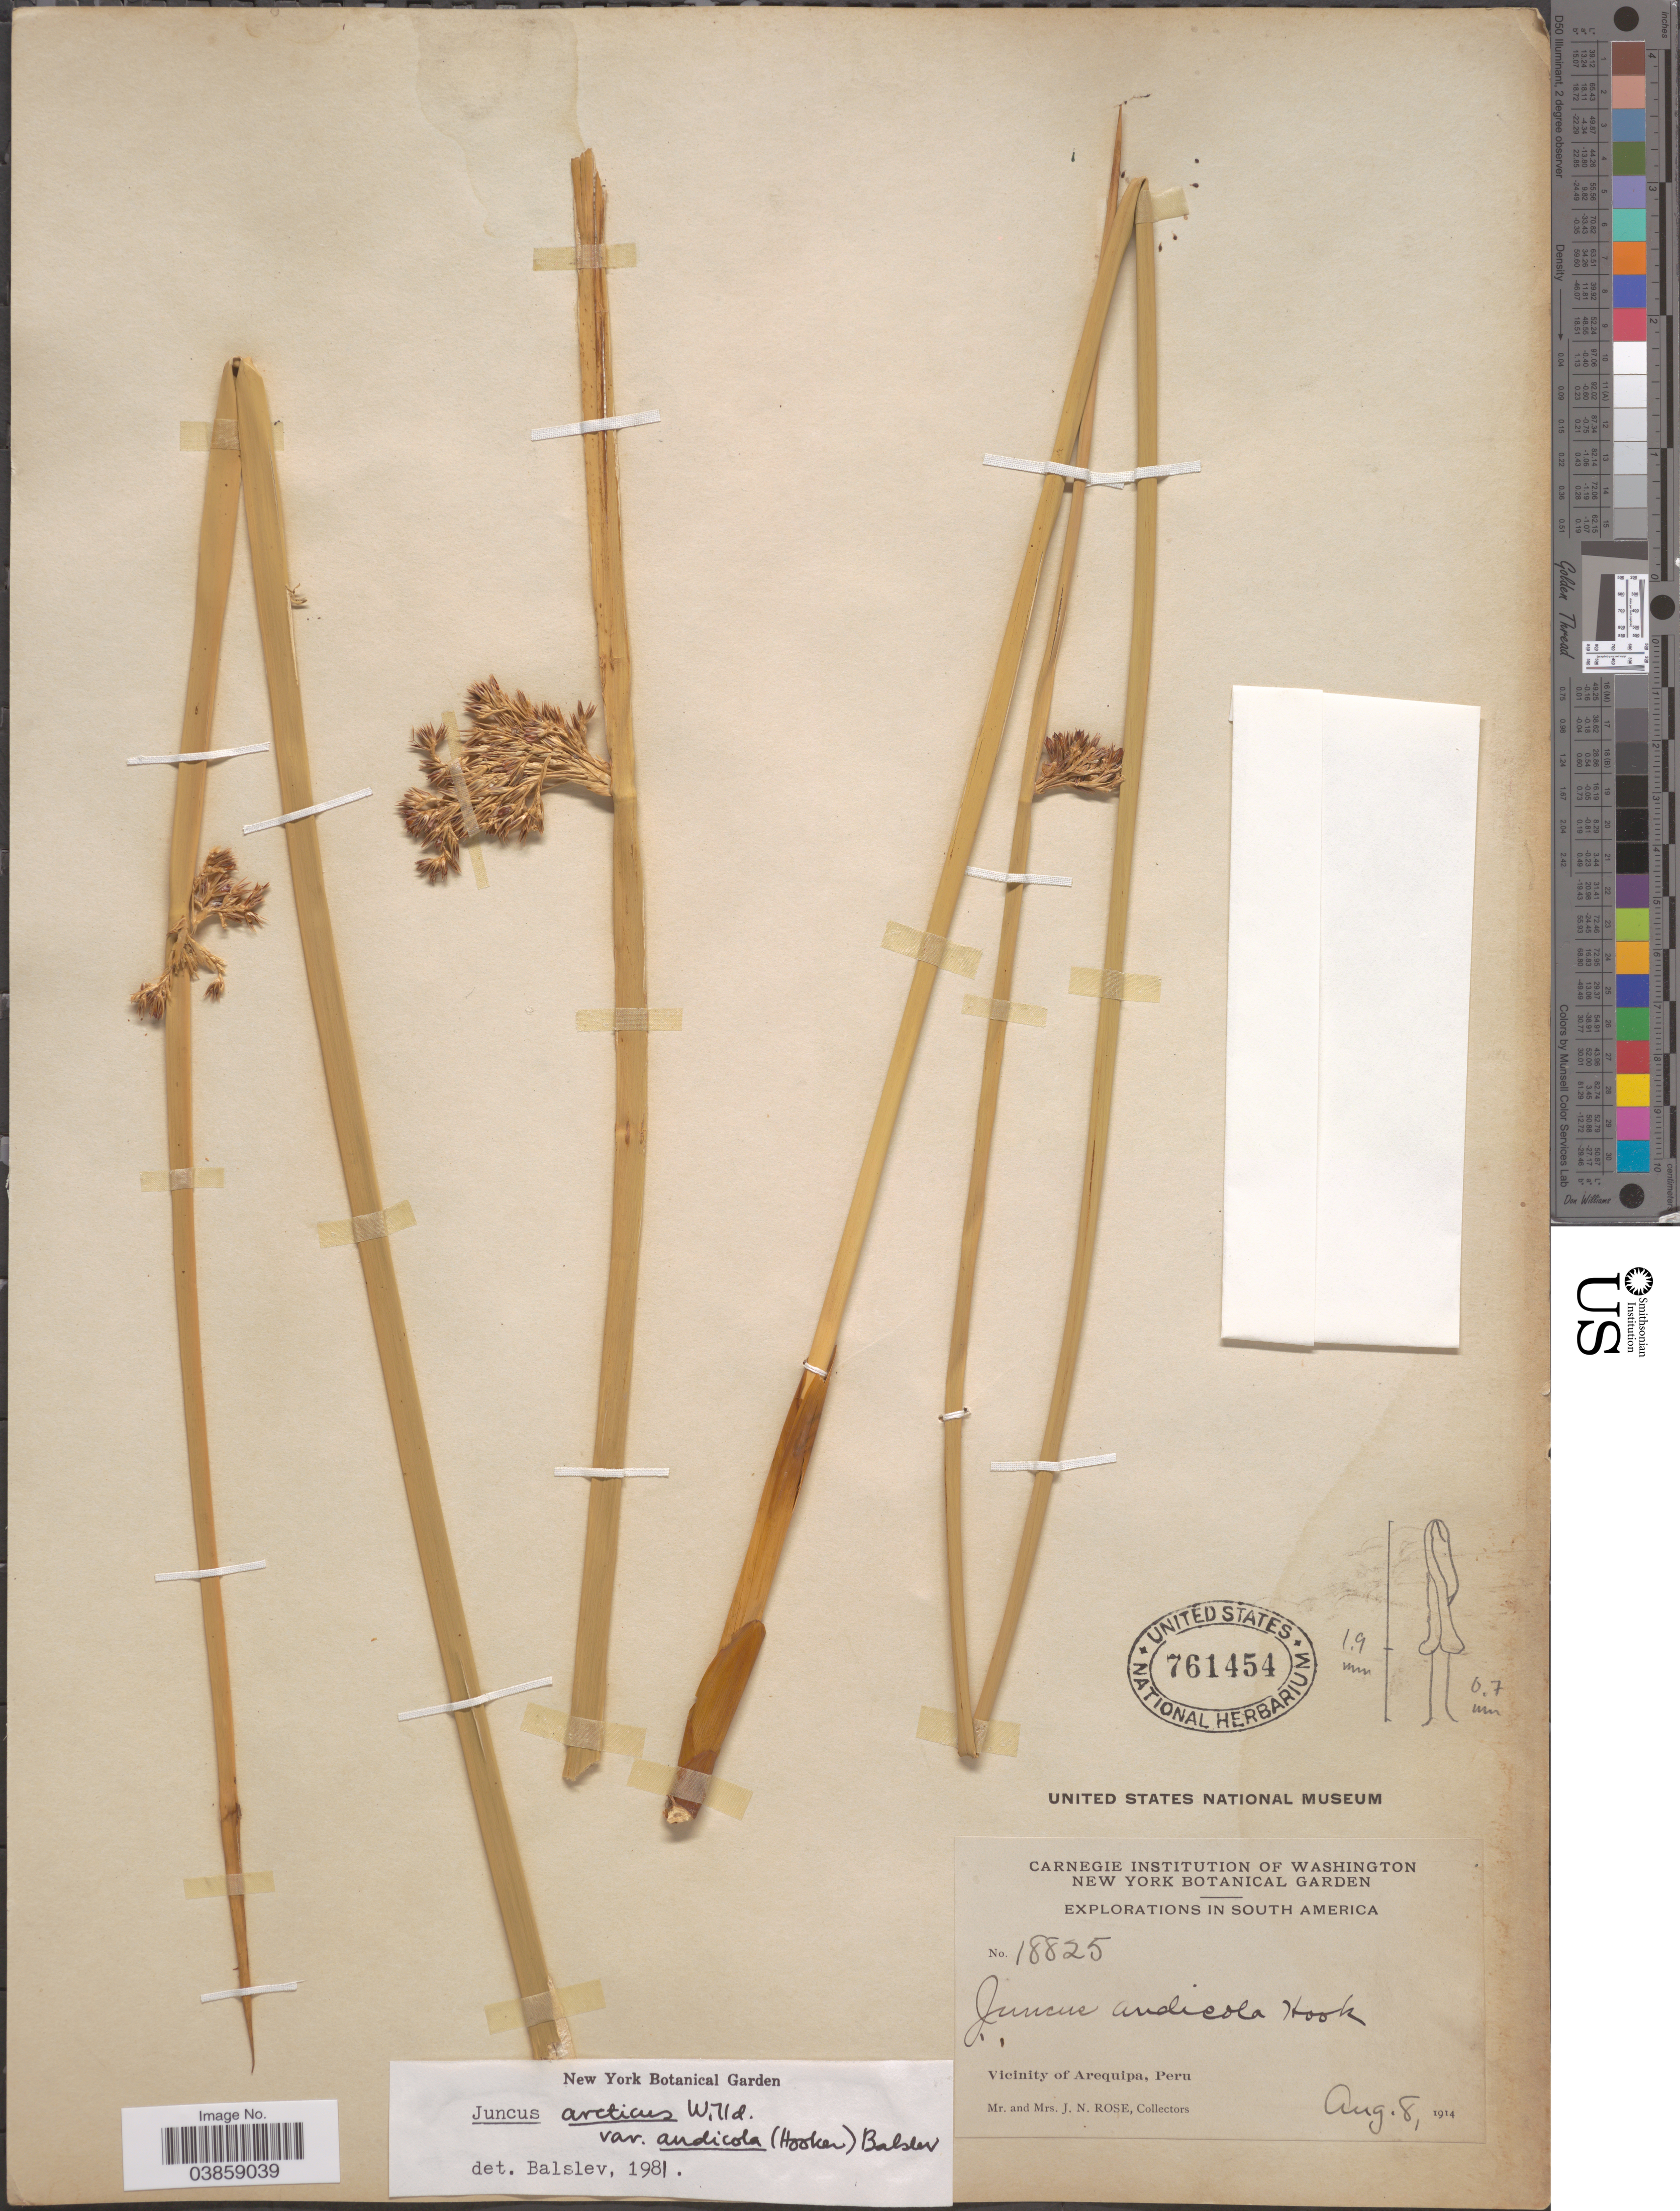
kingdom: Plantae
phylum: Tracheophyta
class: Liliopsida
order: Poales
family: Juncaceae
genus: Juncus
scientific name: Juncus arcticus var. andicola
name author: (Hook.) Balslev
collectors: J. N. Rose & L. B. Rose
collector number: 18825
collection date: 1914-08-08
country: Peru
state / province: Arequipa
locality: Vicinity of Arequipa.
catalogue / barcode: US 761454